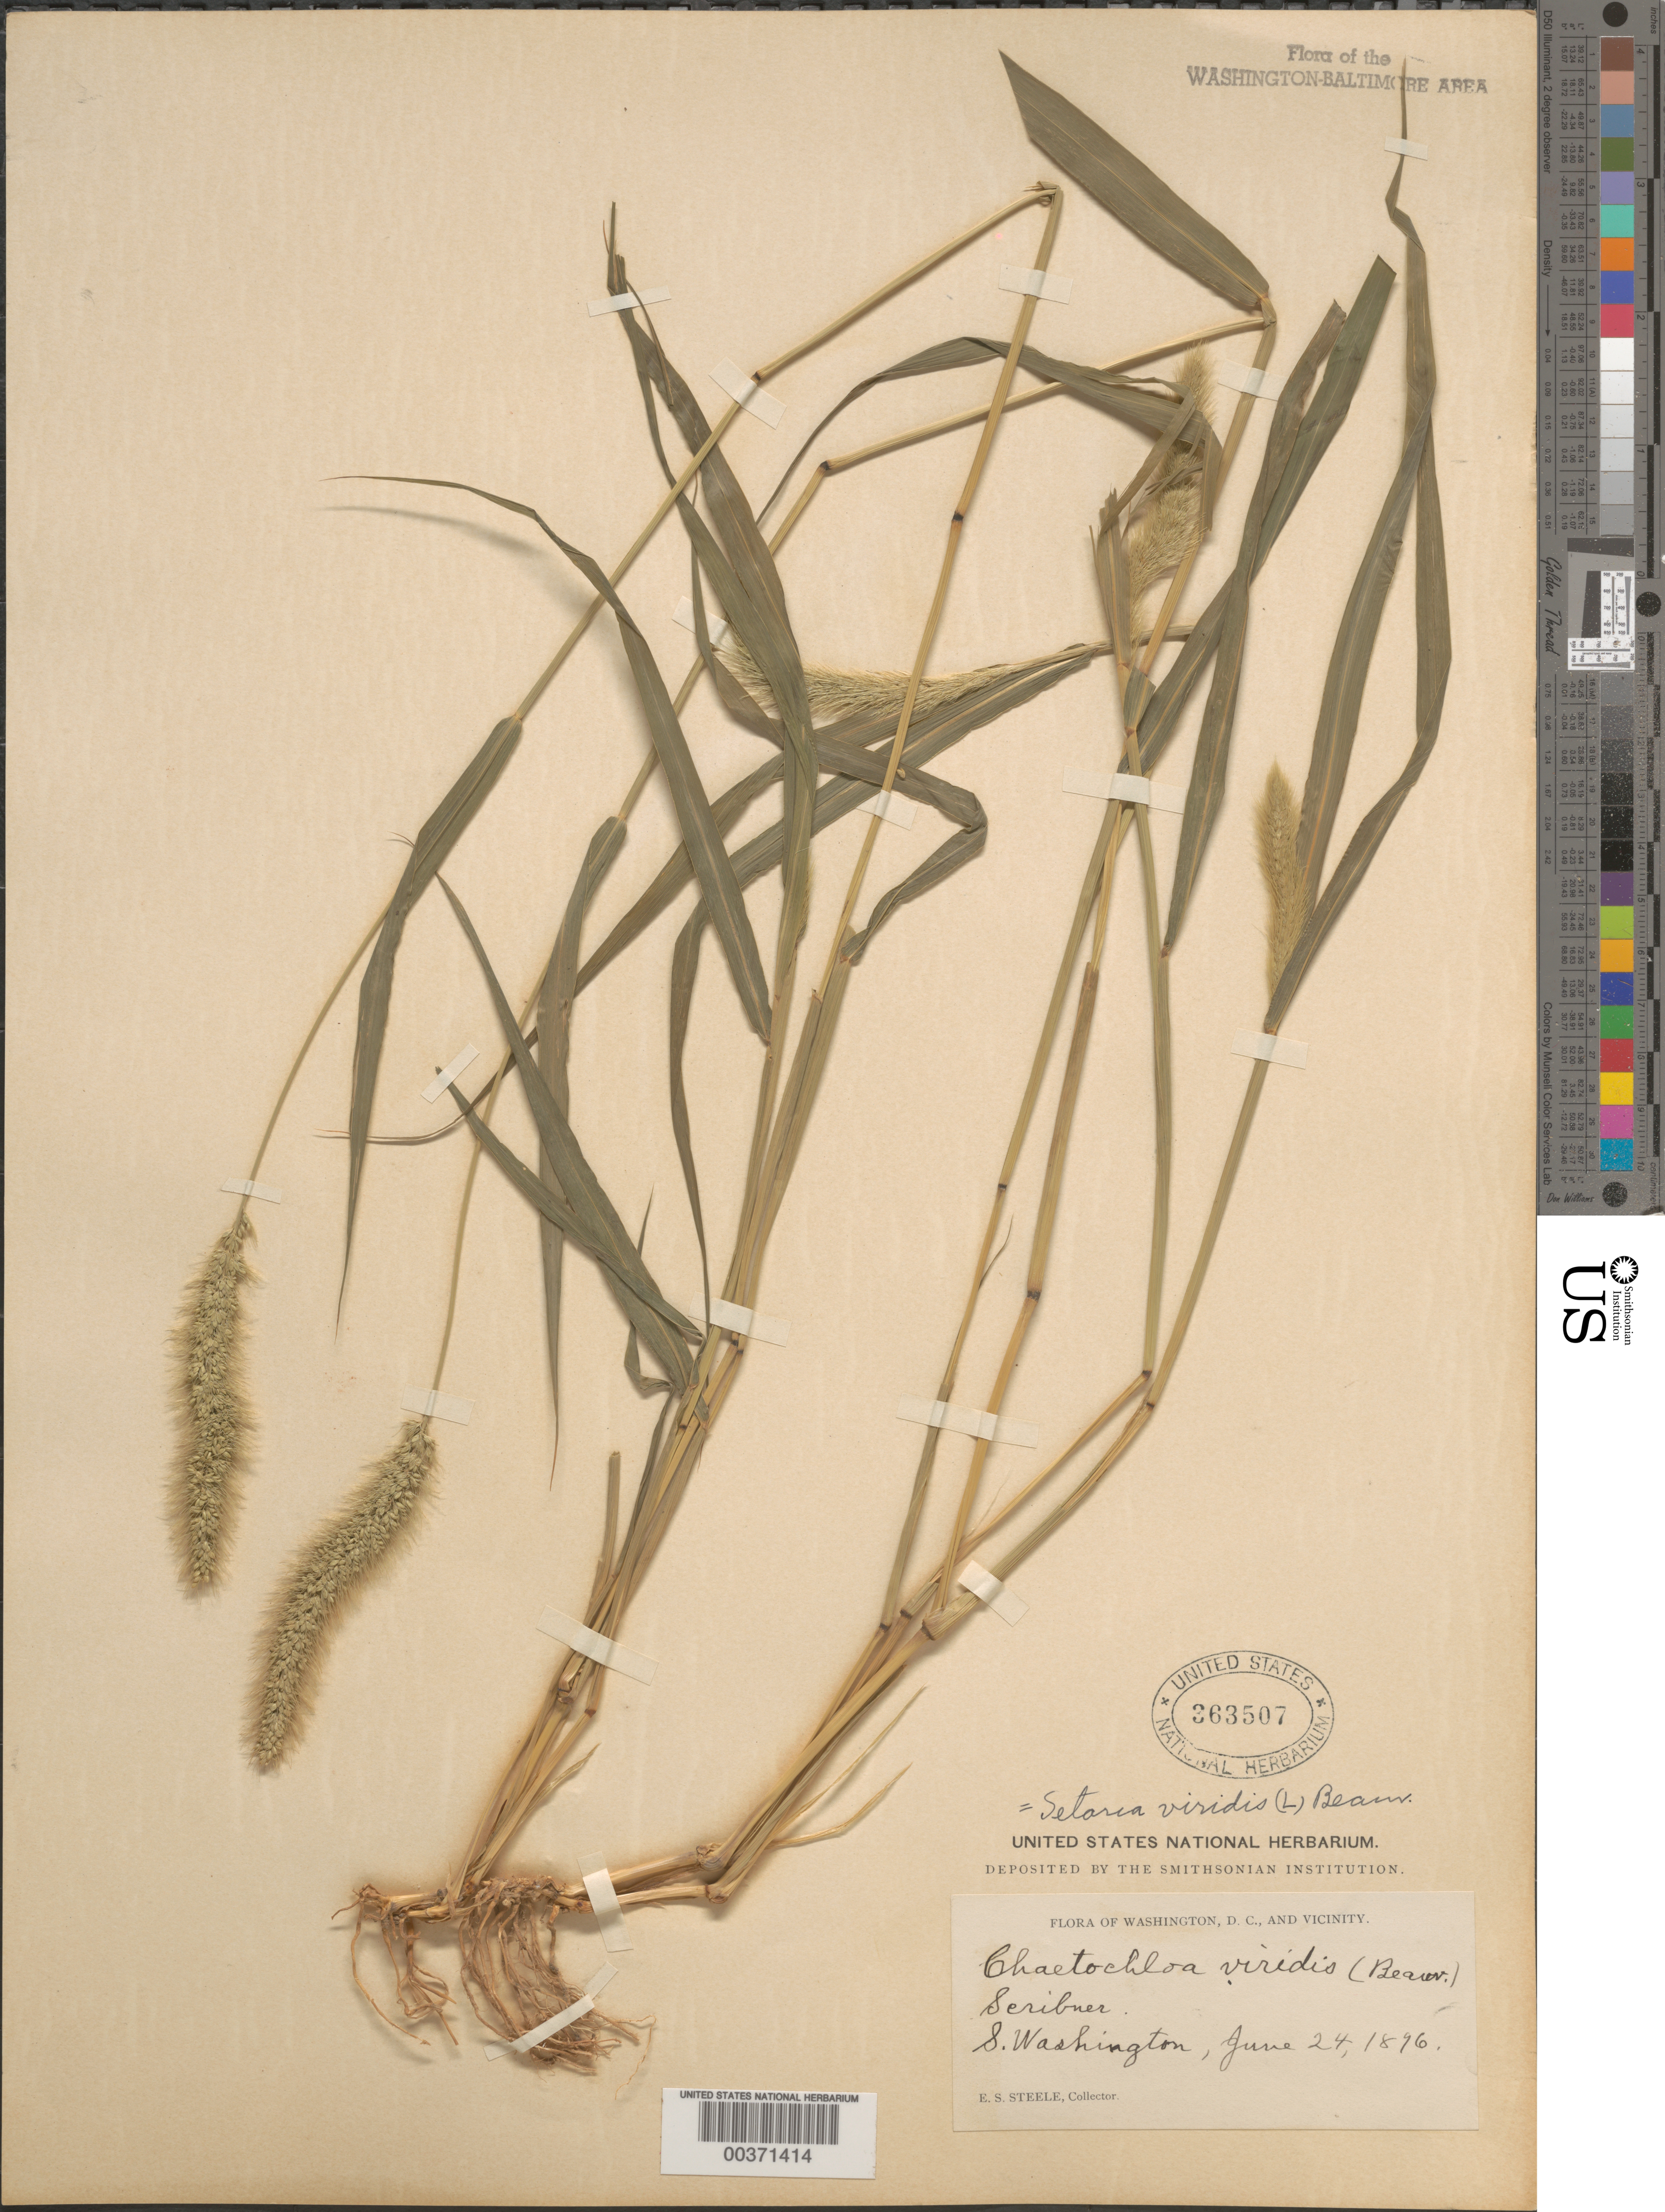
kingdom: Plantae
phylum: Tracheophyta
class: Liliopsida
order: Poales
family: Poaceae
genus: Setaria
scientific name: Setaria viridis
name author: (L.) P. Beauv.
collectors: E. Steele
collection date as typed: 24 Jun 1896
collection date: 1896-06-24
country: United States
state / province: District of Columbia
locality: South Washington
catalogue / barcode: US 363507